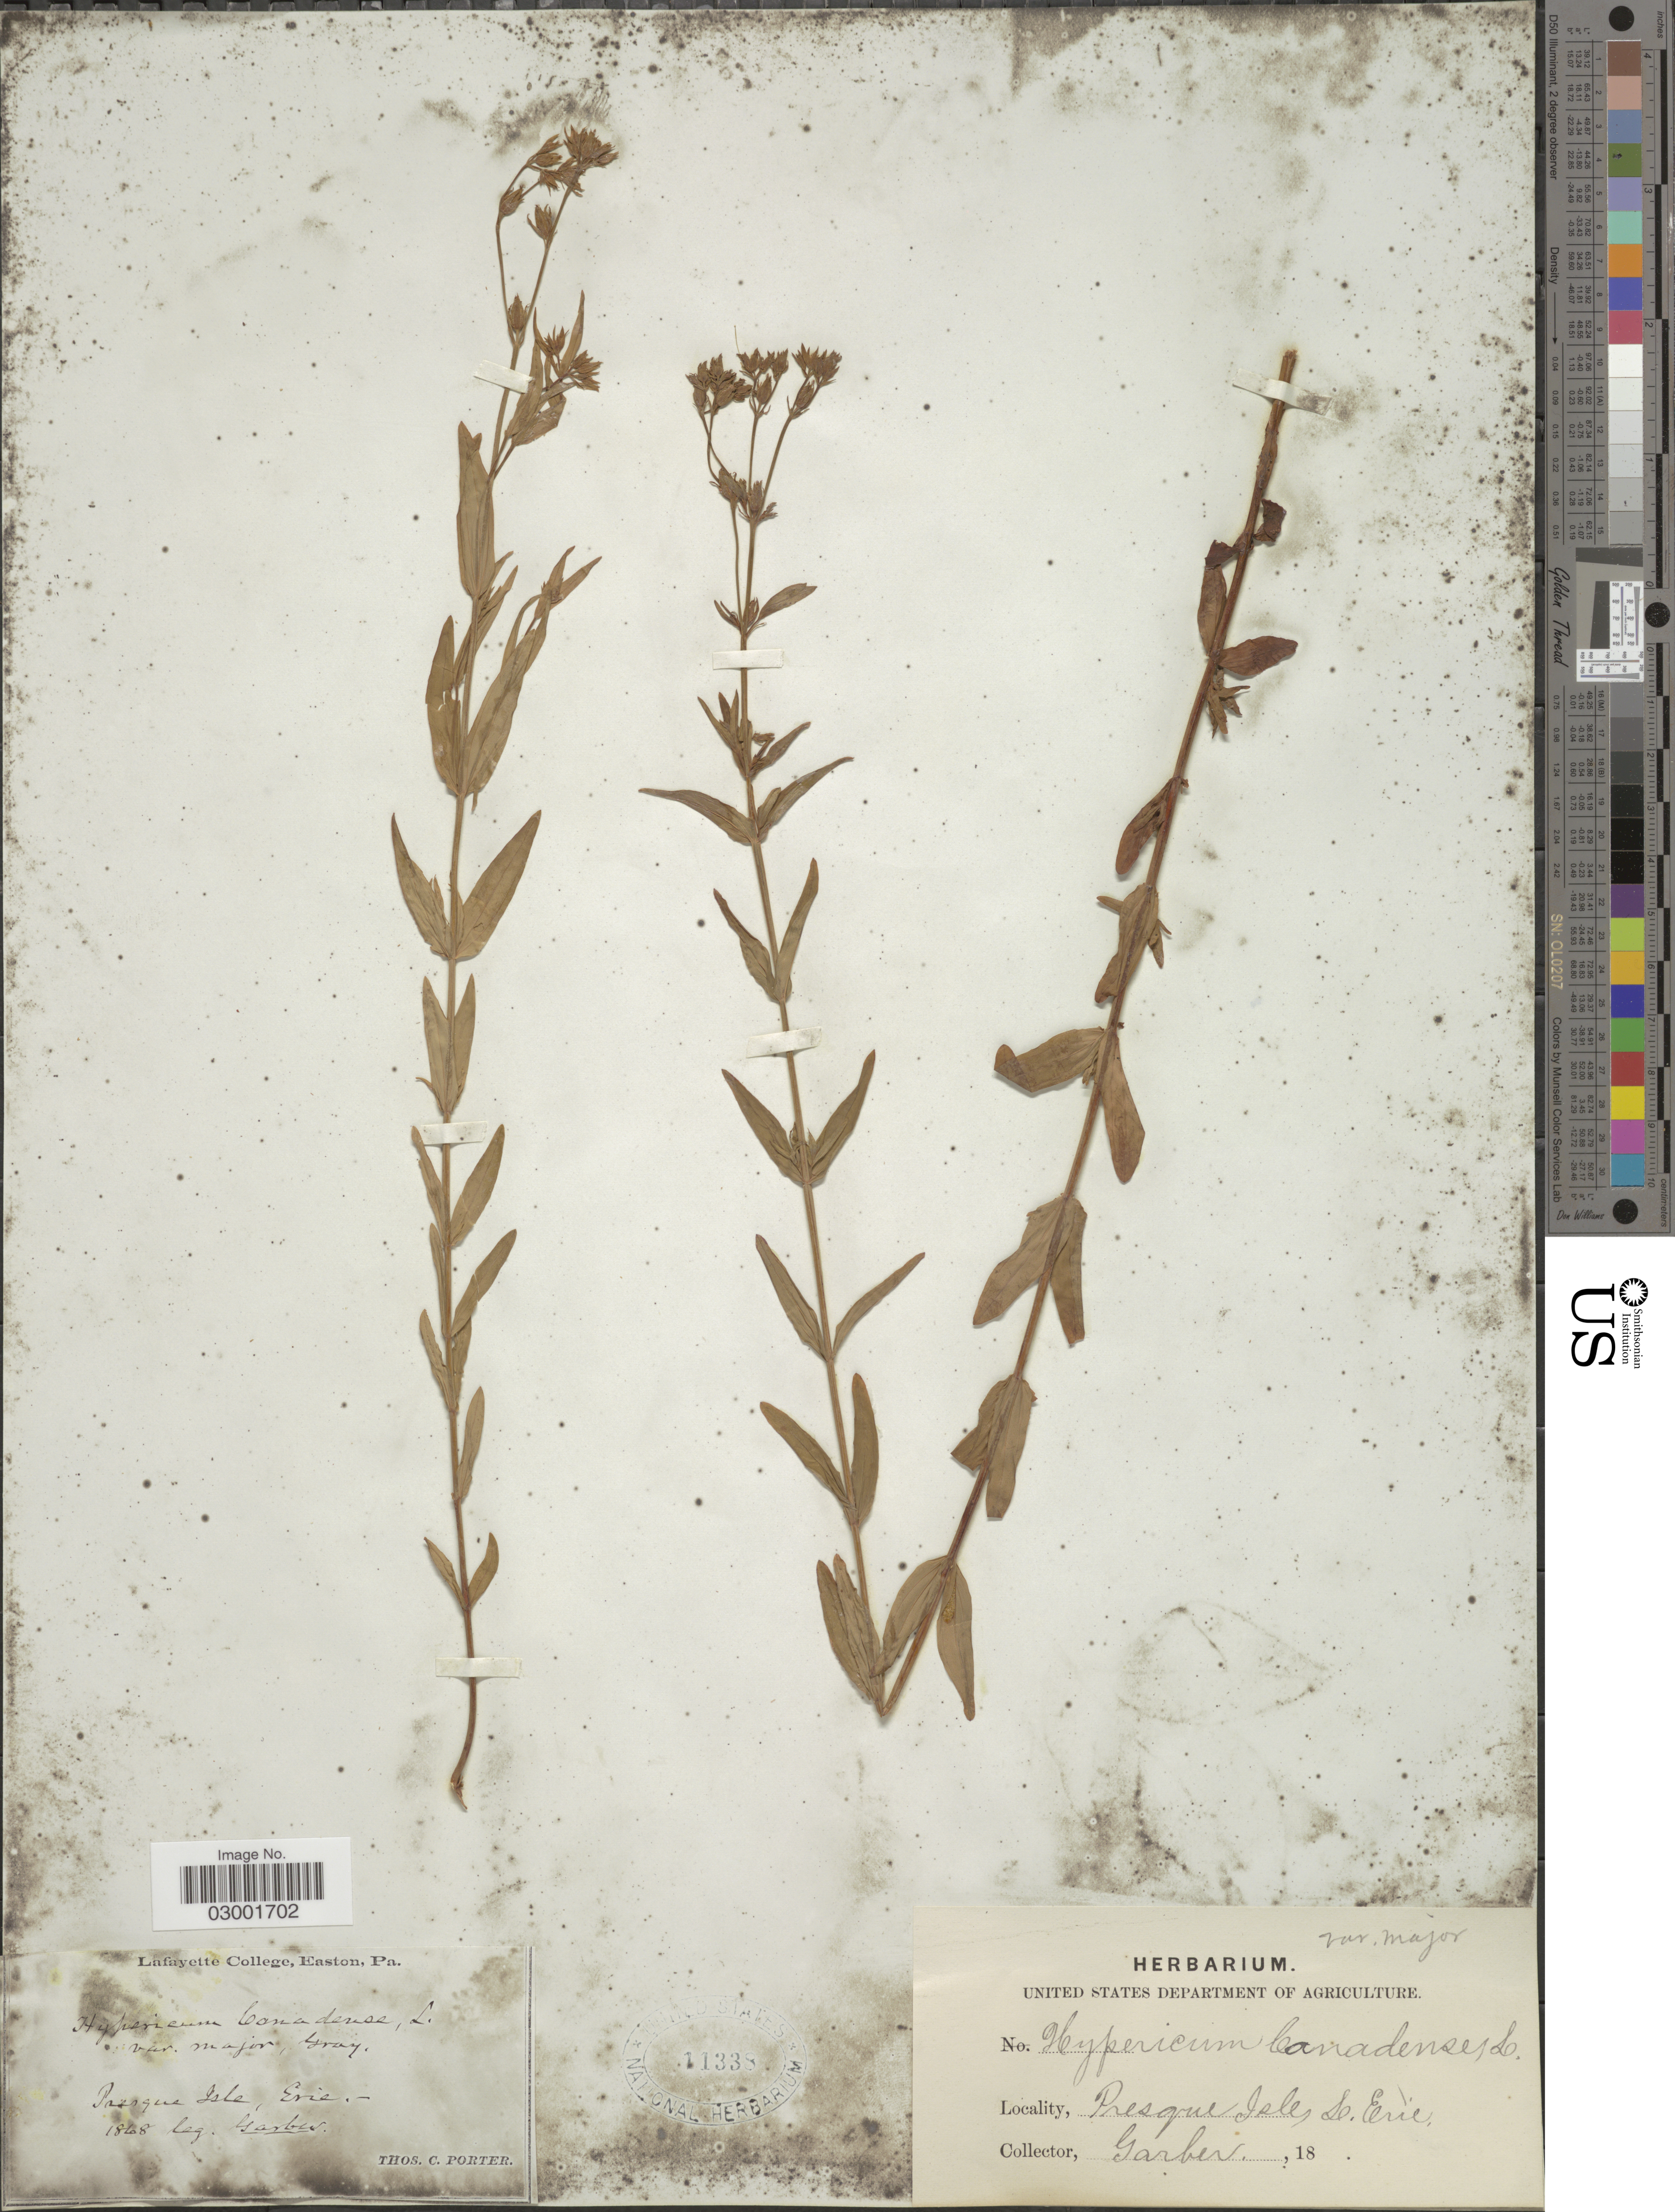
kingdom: Plantae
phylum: Tracheophyta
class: Magnoliopsida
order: Malpighiales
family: Hypericaceae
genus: Hypericum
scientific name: Hypericum majus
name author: (A. Gray) Britton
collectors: -- Garber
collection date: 1868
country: United States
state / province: Pennsylvania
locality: Presque Isle, Erie. L. Erie.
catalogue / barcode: US 11338